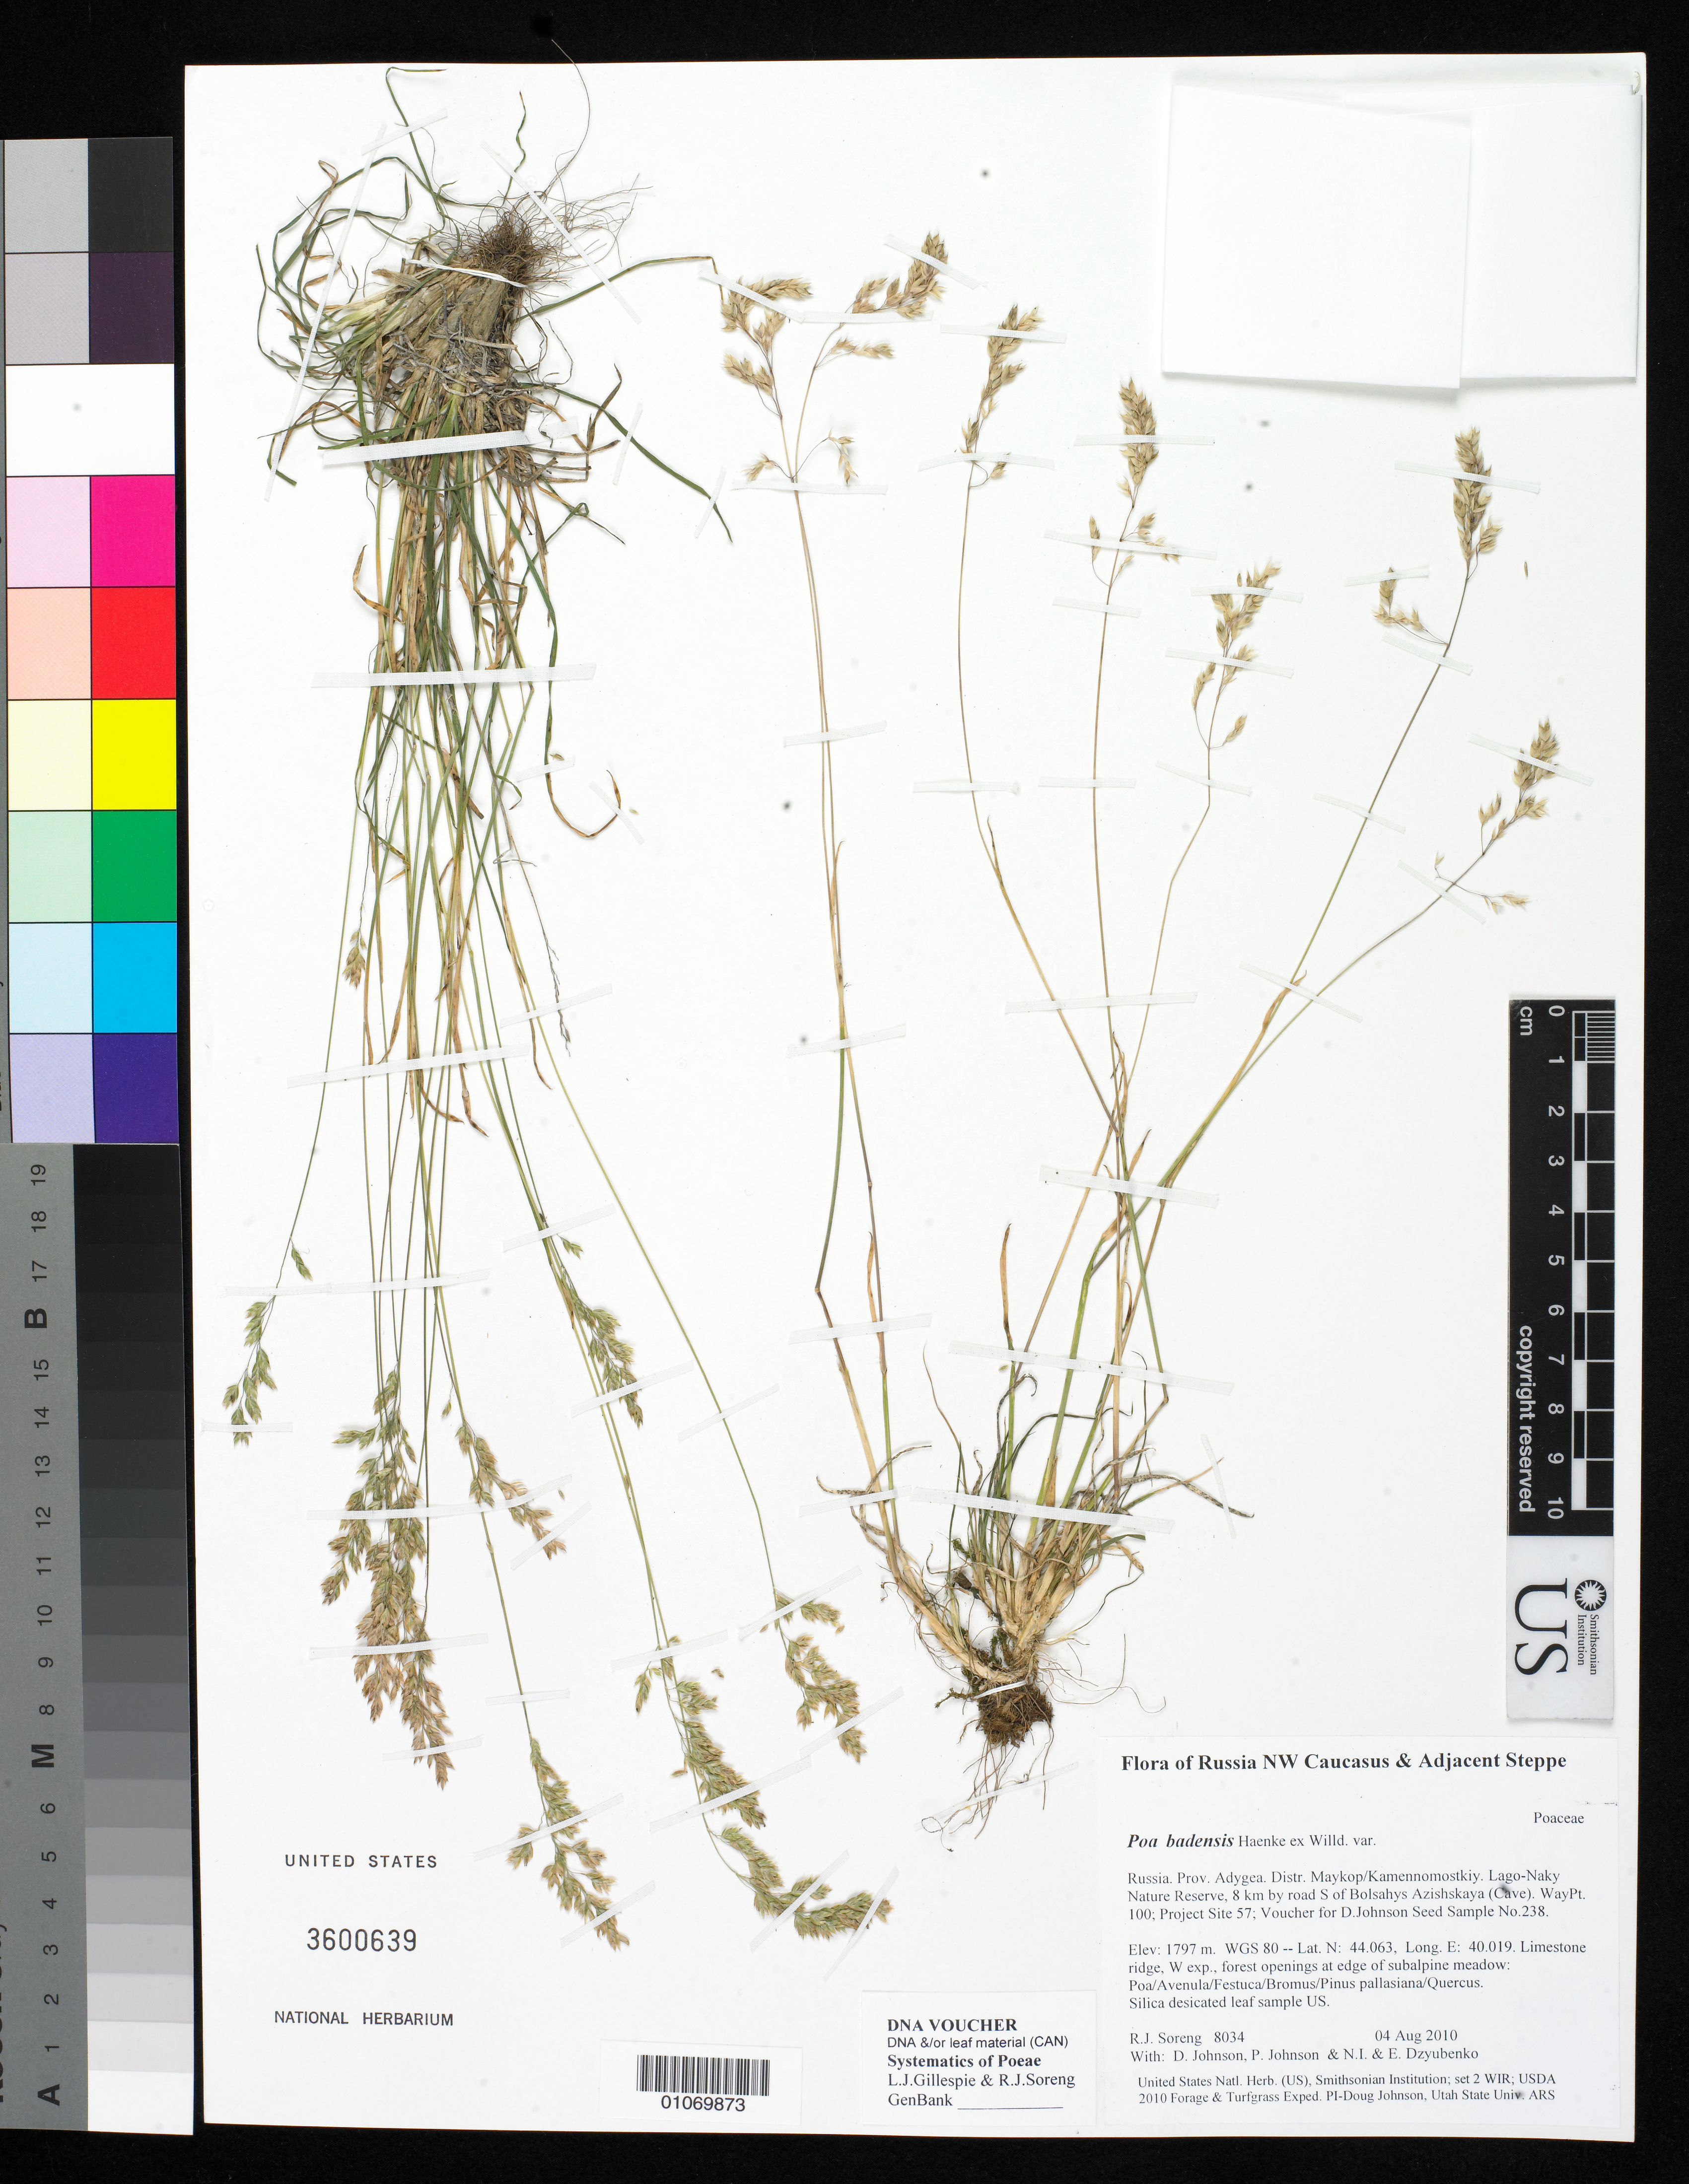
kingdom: Plantae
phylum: Tracheophyta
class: Liliopsida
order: Poales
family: Poaceae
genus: Poa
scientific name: Poa badensis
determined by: Soreng, Robert J., Research Associate (BOT), Smithsonian Institution - National Museum of Natural History (UNITED STATES)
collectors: R. J. Soreng, D. Johnson, P. Johnson, N. Dzyubenko & E. Dzyubenko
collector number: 8034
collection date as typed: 04 Aug 2010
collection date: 2010-08-04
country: Russian Federation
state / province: Adygea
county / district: Maykop/Kamennomostkiy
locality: Lago-Naky Nature Reserve, 8 km by road S of Bolsahys Azishskaya (Cave)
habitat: Limestone ridge, W exp., forest openings at edge of subalpine meadow: Poa/Avenula/Festuca/Bromus/Pinus pallasiana/Quercus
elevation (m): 1797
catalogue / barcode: US 3600639